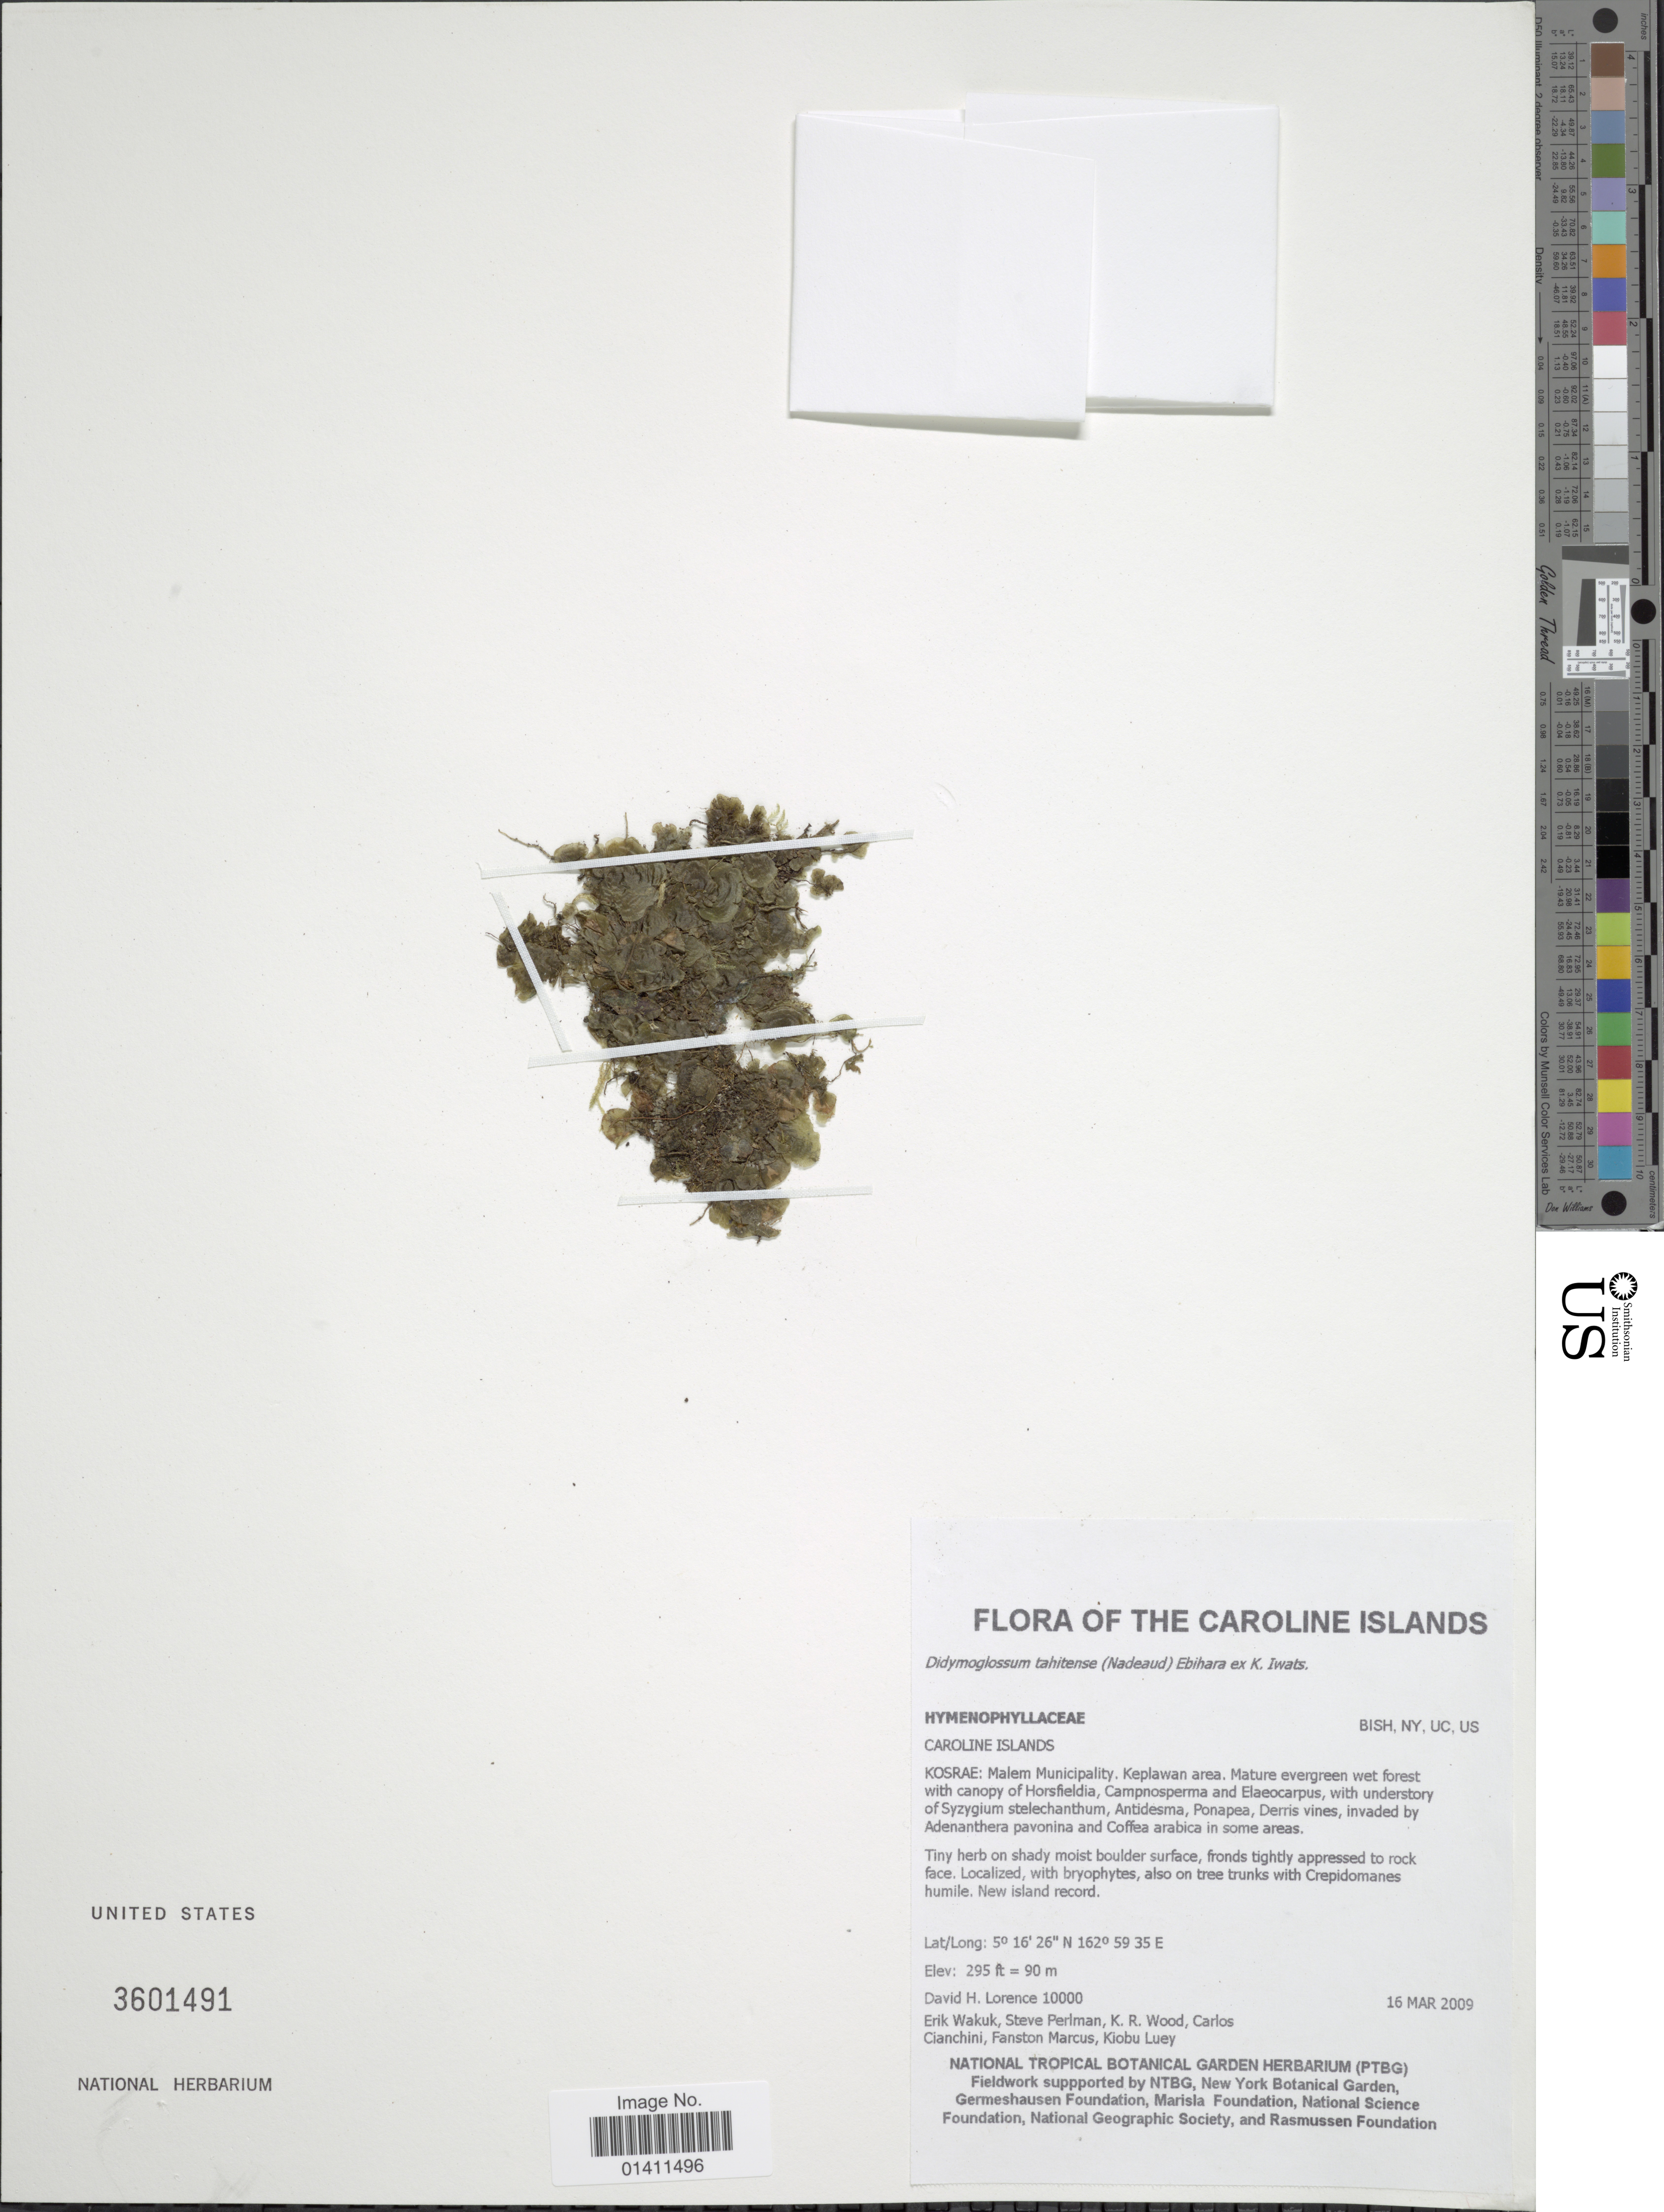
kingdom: Plantae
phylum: Tracheophyta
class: Polypodiopsida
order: Hymenophyllales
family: Hymenophyllaceae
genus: Didymoglossum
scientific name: Didymoglossum tahitense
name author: (Nadeaud) Ebihara & K. Iwats.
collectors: D. Lorence, E. Wakuk, S. Perlman, K. R. Wood & et al.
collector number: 10000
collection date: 2009-03-16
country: Micronesia, Federated States of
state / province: Kosrae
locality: Caroline Islands. Malem Municipality, Keplawan area.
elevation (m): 90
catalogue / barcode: US 3601491